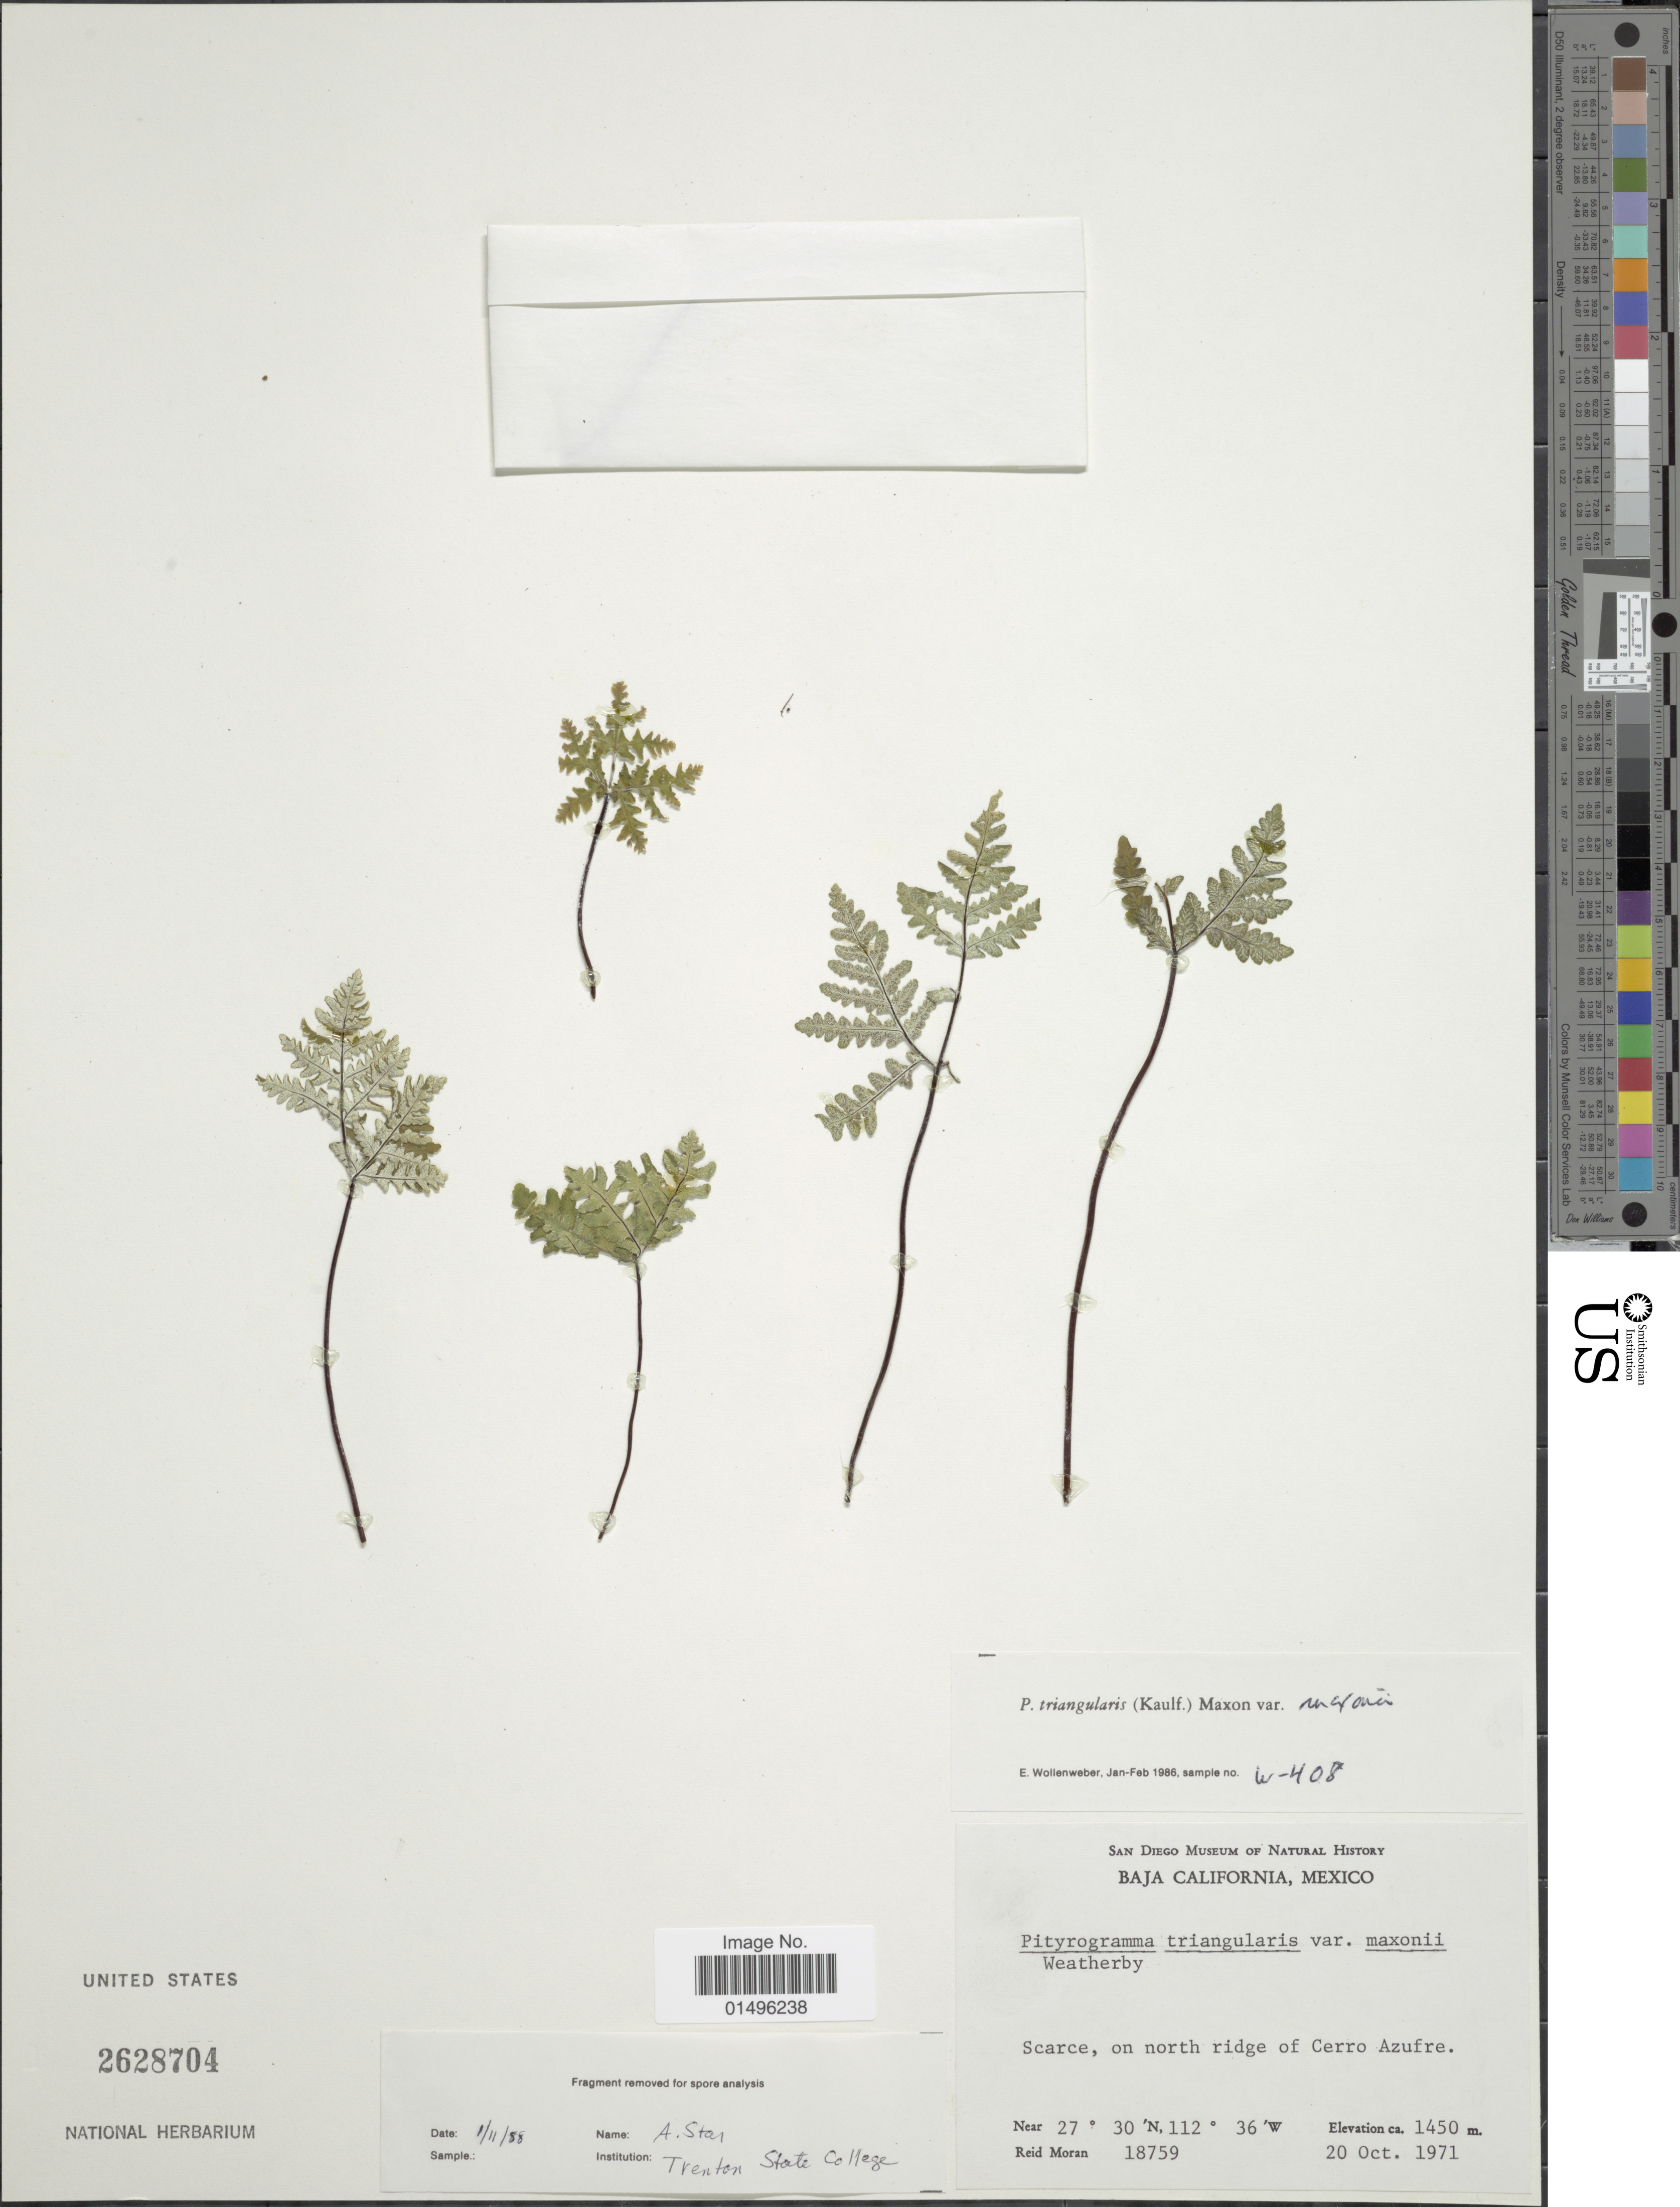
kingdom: Plantae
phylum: Tracheophyta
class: Polypodiopsida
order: Polypodiales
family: Pteridaceae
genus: Pentagramma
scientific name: Pentagramma maxonii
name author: (Weath.) Schuettp. & Windham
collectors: R. V. Moran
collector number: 18759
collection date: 1971-10-20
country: Mexico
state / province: Baja California Sur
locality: Baja California, Mexico, Scarce, on north ridge of Cerro Azufre.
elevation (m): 1450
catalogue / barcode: US 2628704